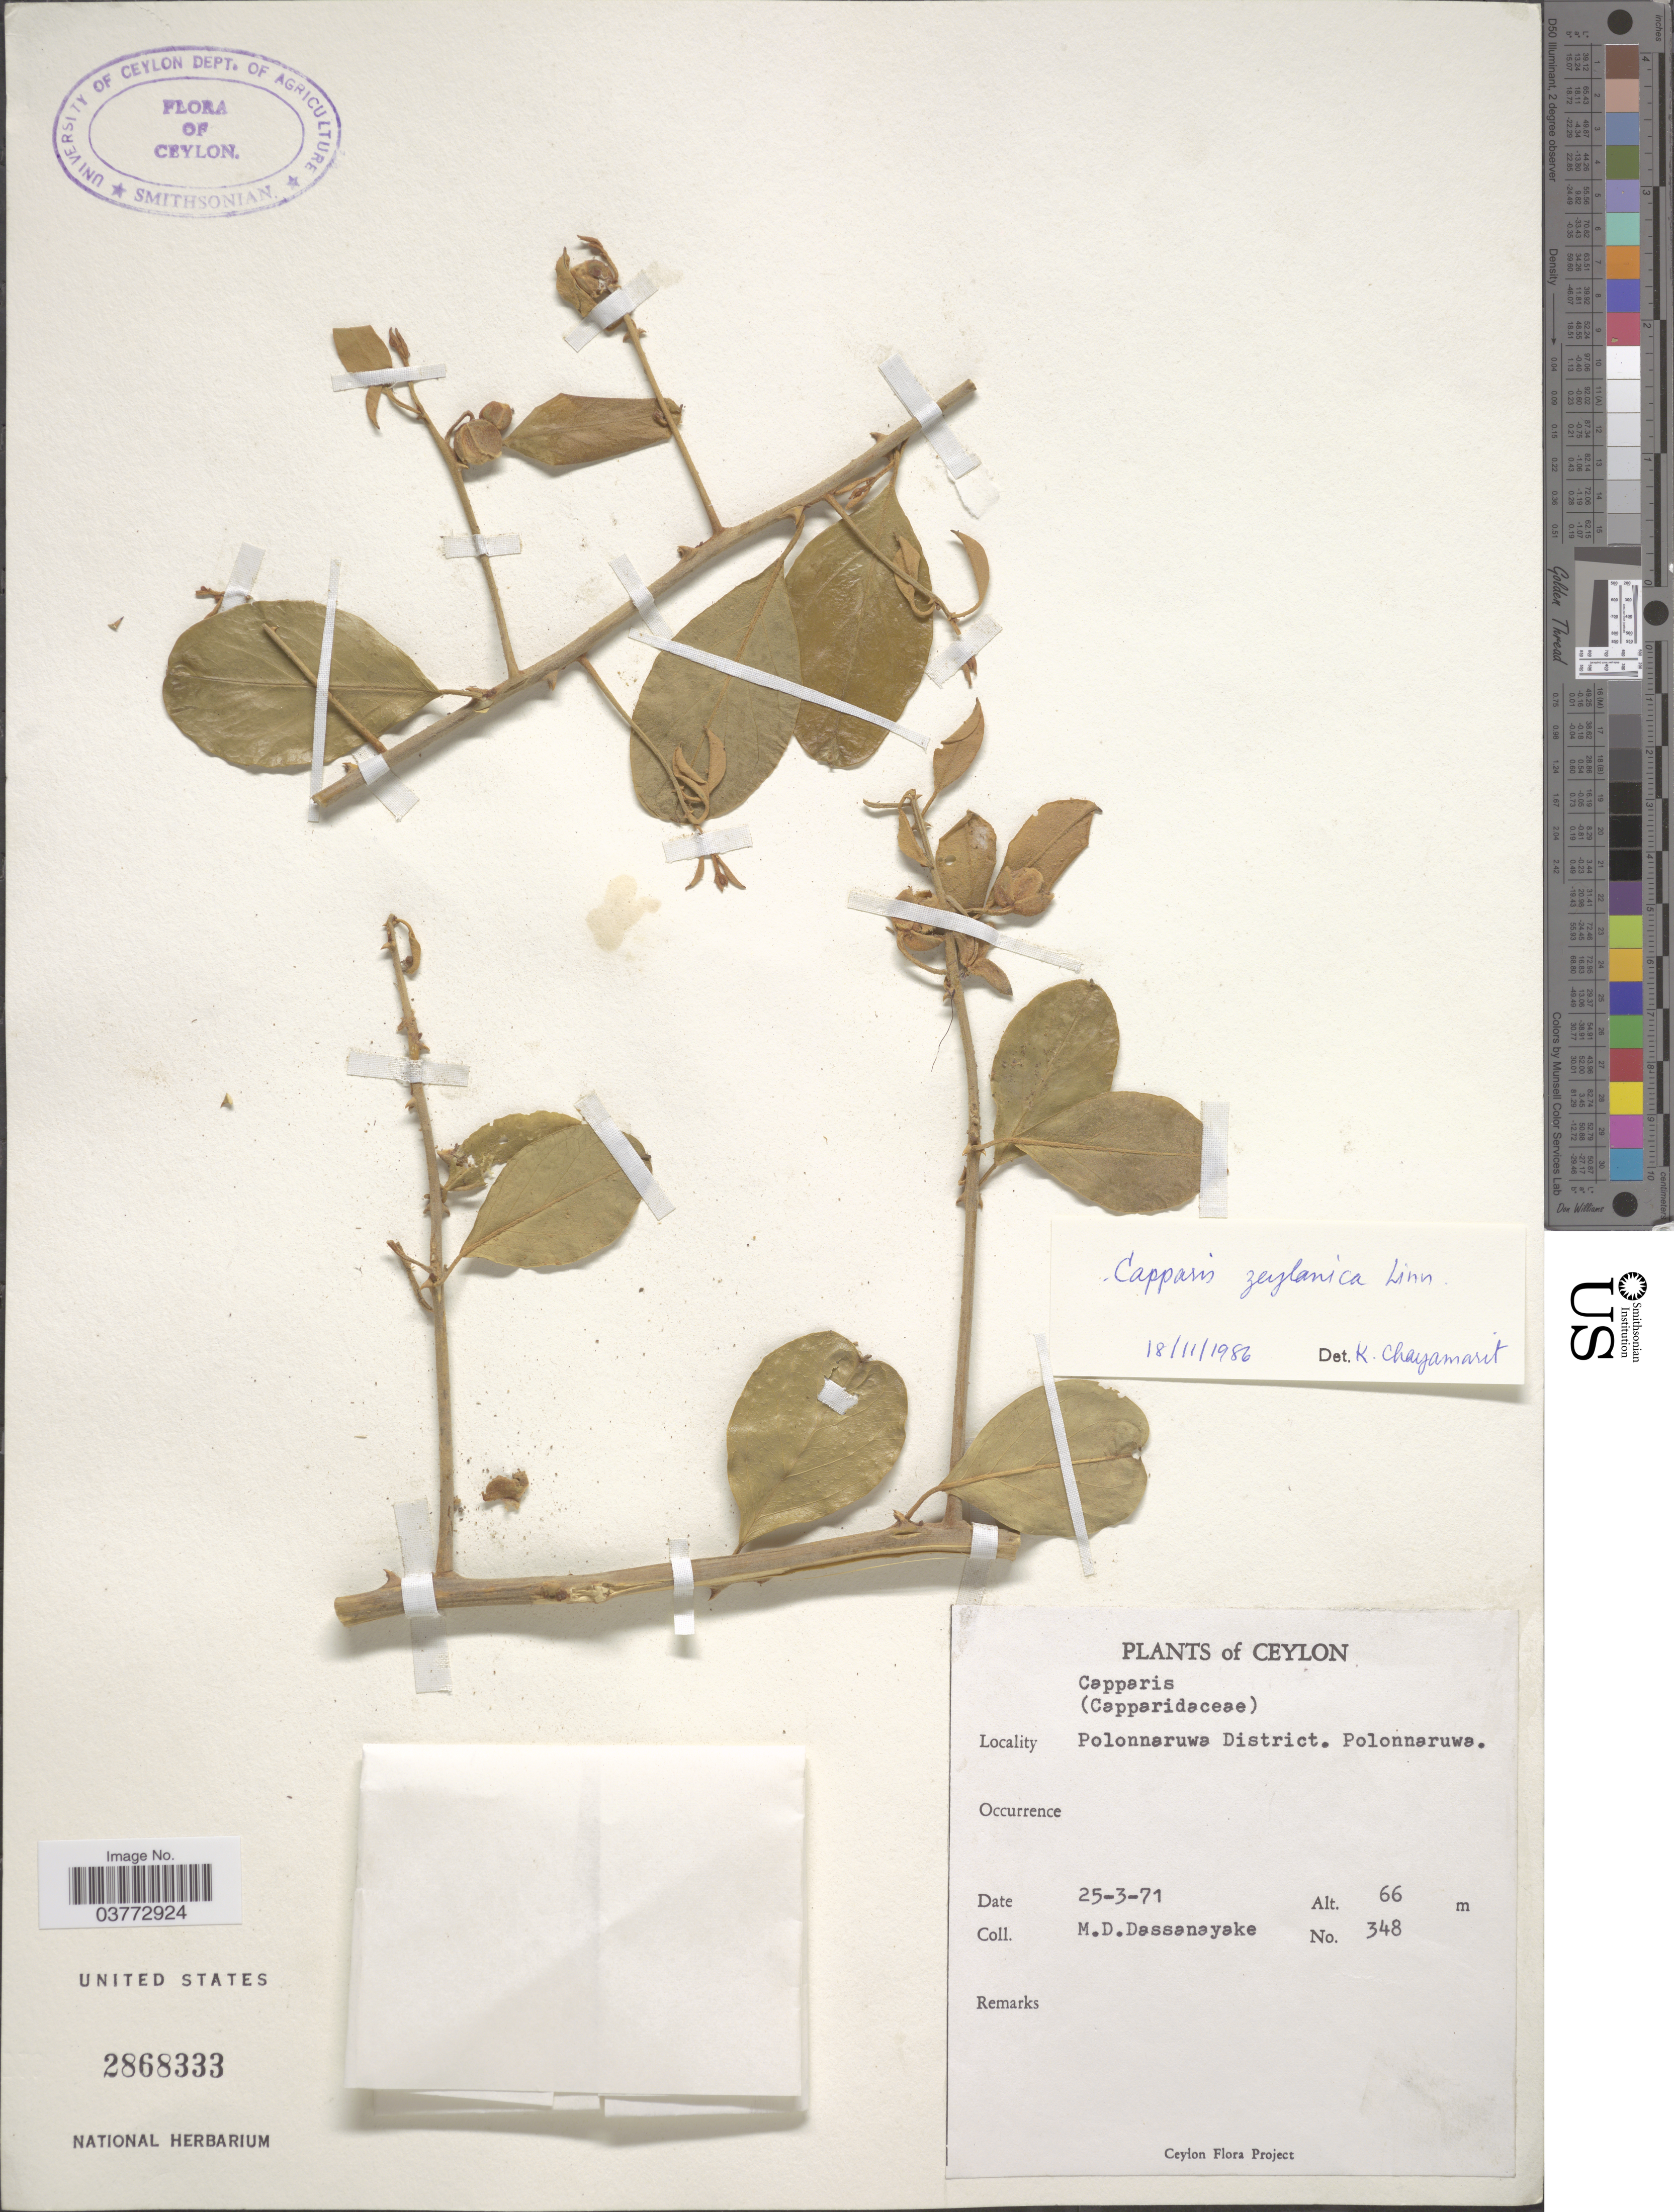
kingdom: Plantae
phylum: Tracheophyta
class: Magnoliopsida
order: Brassicales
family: Capparaceae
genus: Capparis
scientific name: Capparis zeylanica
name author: L.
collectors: M. D. Dassanayake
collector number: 348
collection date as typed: Transcribed d/m/y: 25/3/71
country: Sri Lanka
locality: Ceylon. Polonnaruwa District. Polonnaruwa.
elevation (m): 66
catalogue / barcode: US 2868333